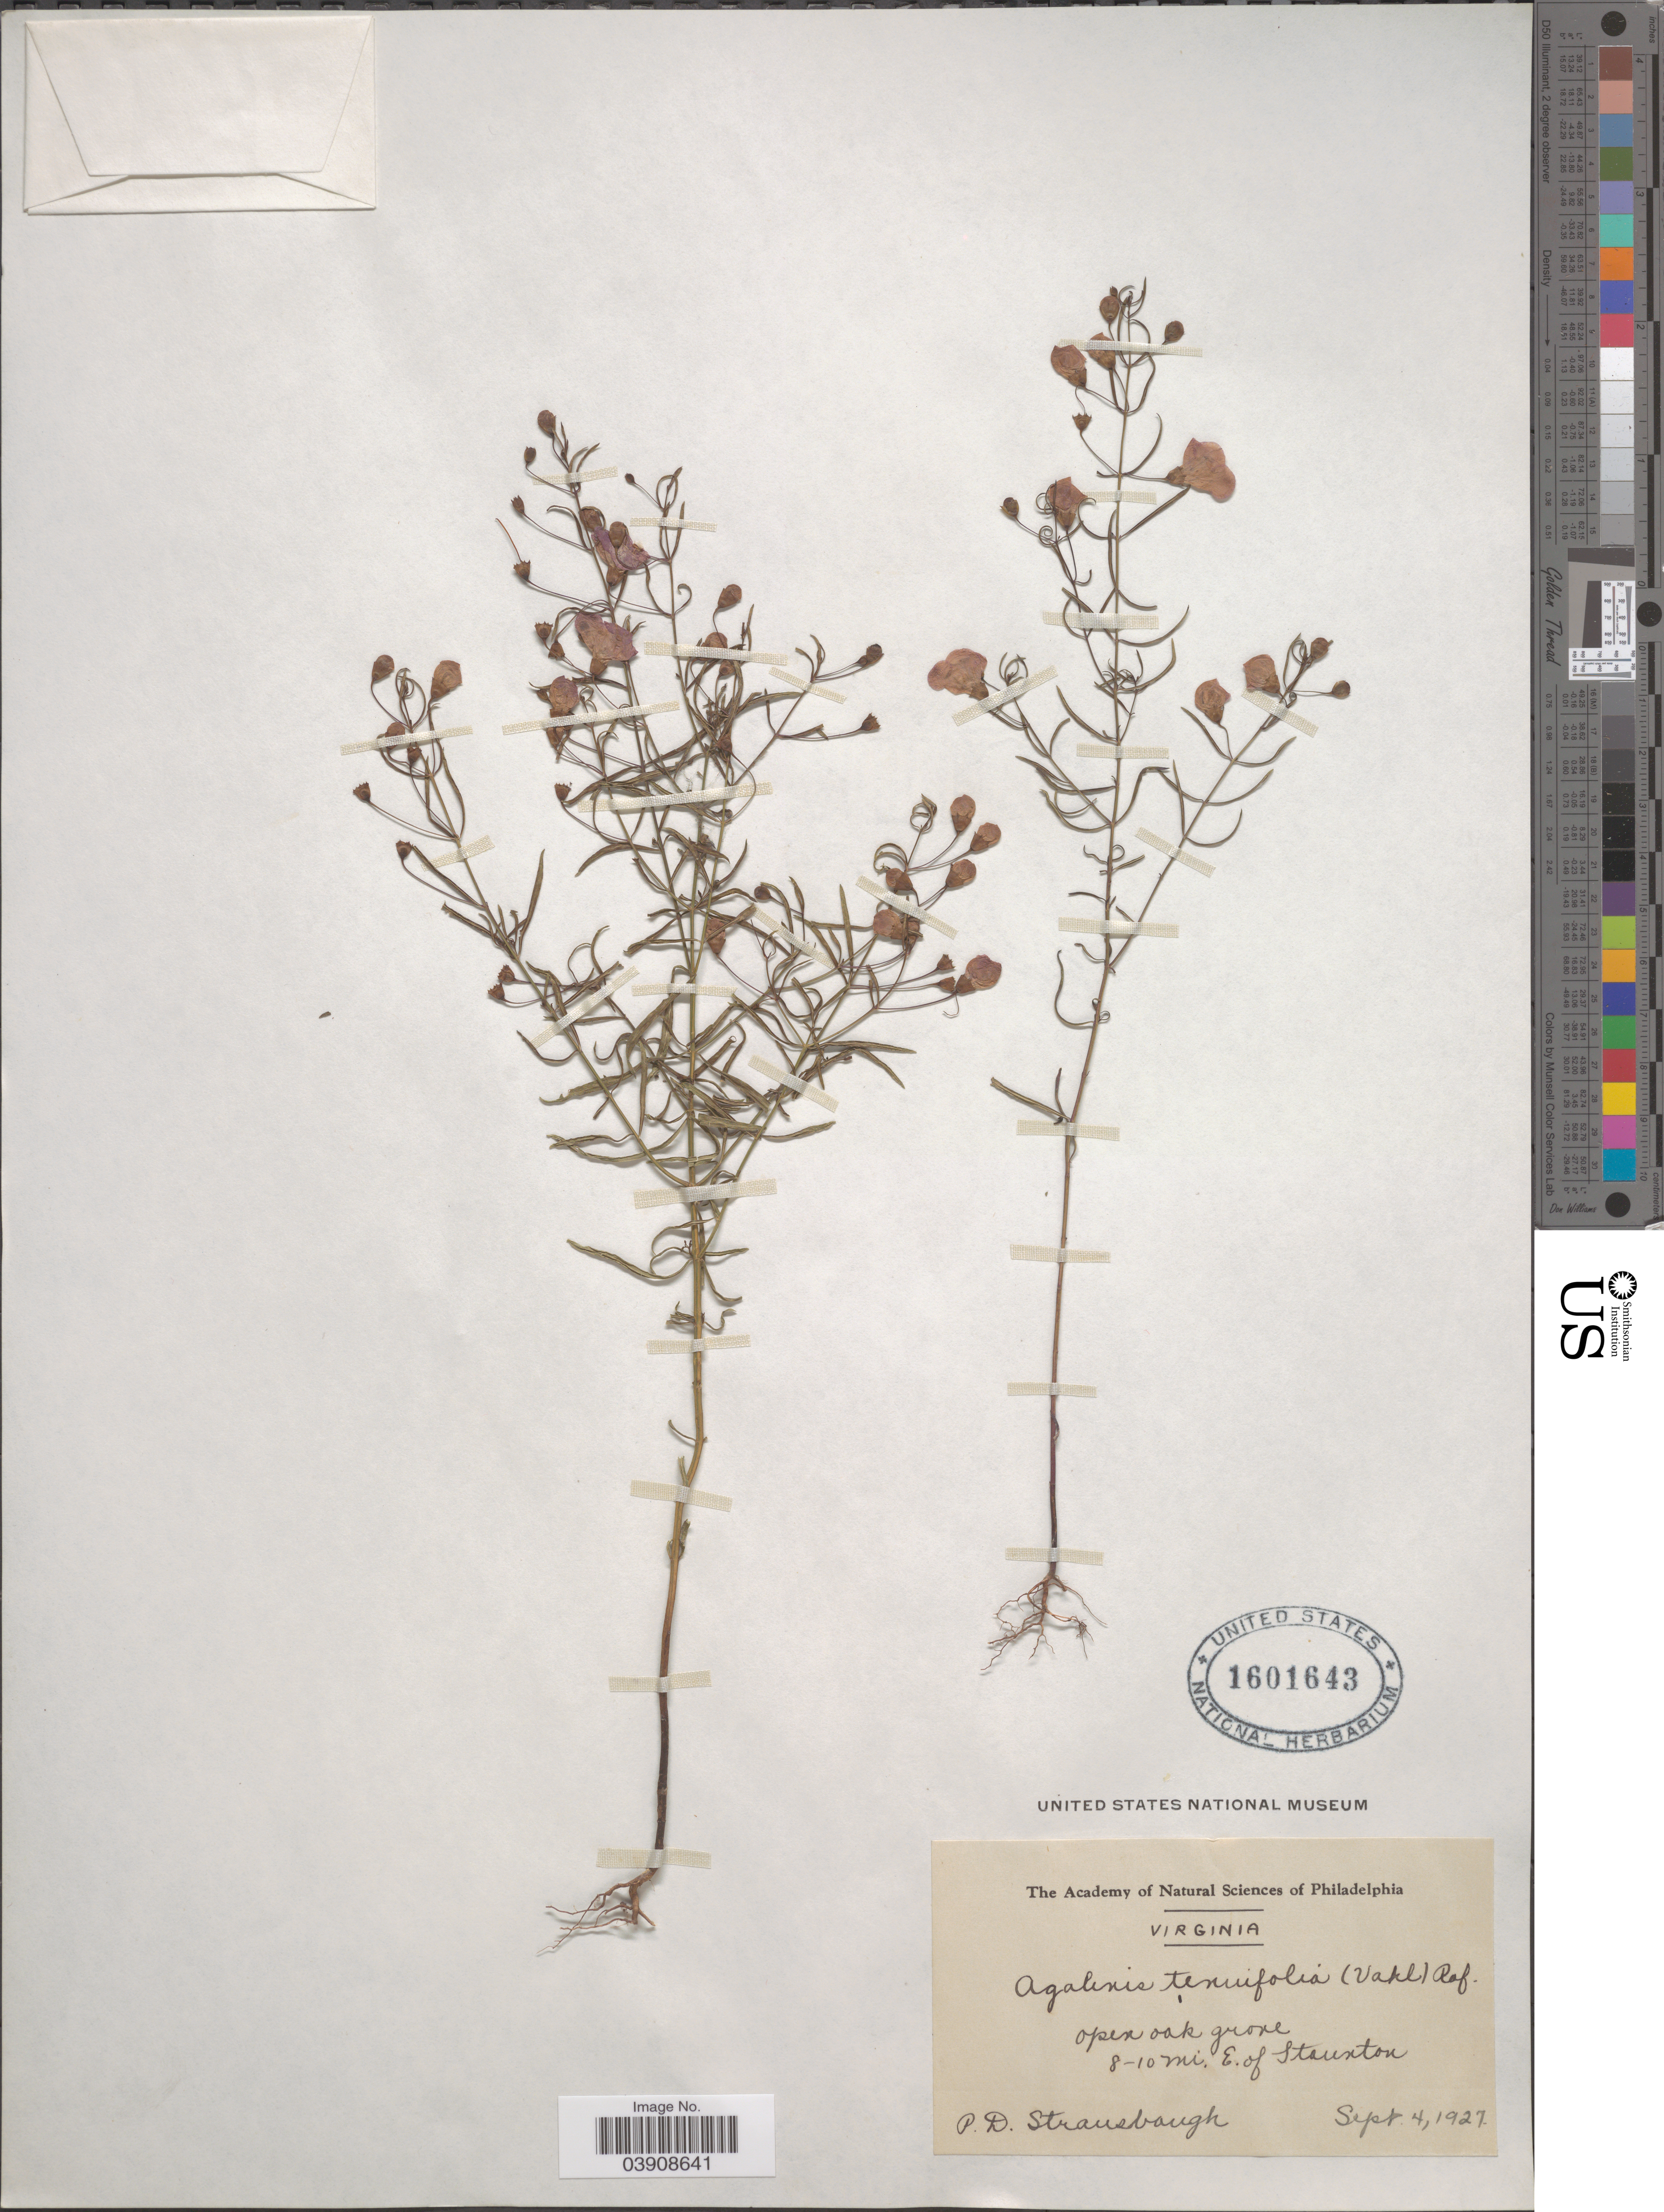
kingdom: Plantae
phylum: Tracheophyta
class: Magnoliopsida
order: Lamiales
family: Orobanchaceae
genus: Agalinis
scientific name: Agalinis tenuifolia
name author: (Vahl) Raf.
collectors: P. Strausbaugh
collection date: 1927-09-04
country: United States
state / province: Virginia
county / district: Augusta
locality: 8-10 mi. E. of Staunton.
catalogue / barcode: US 1601643